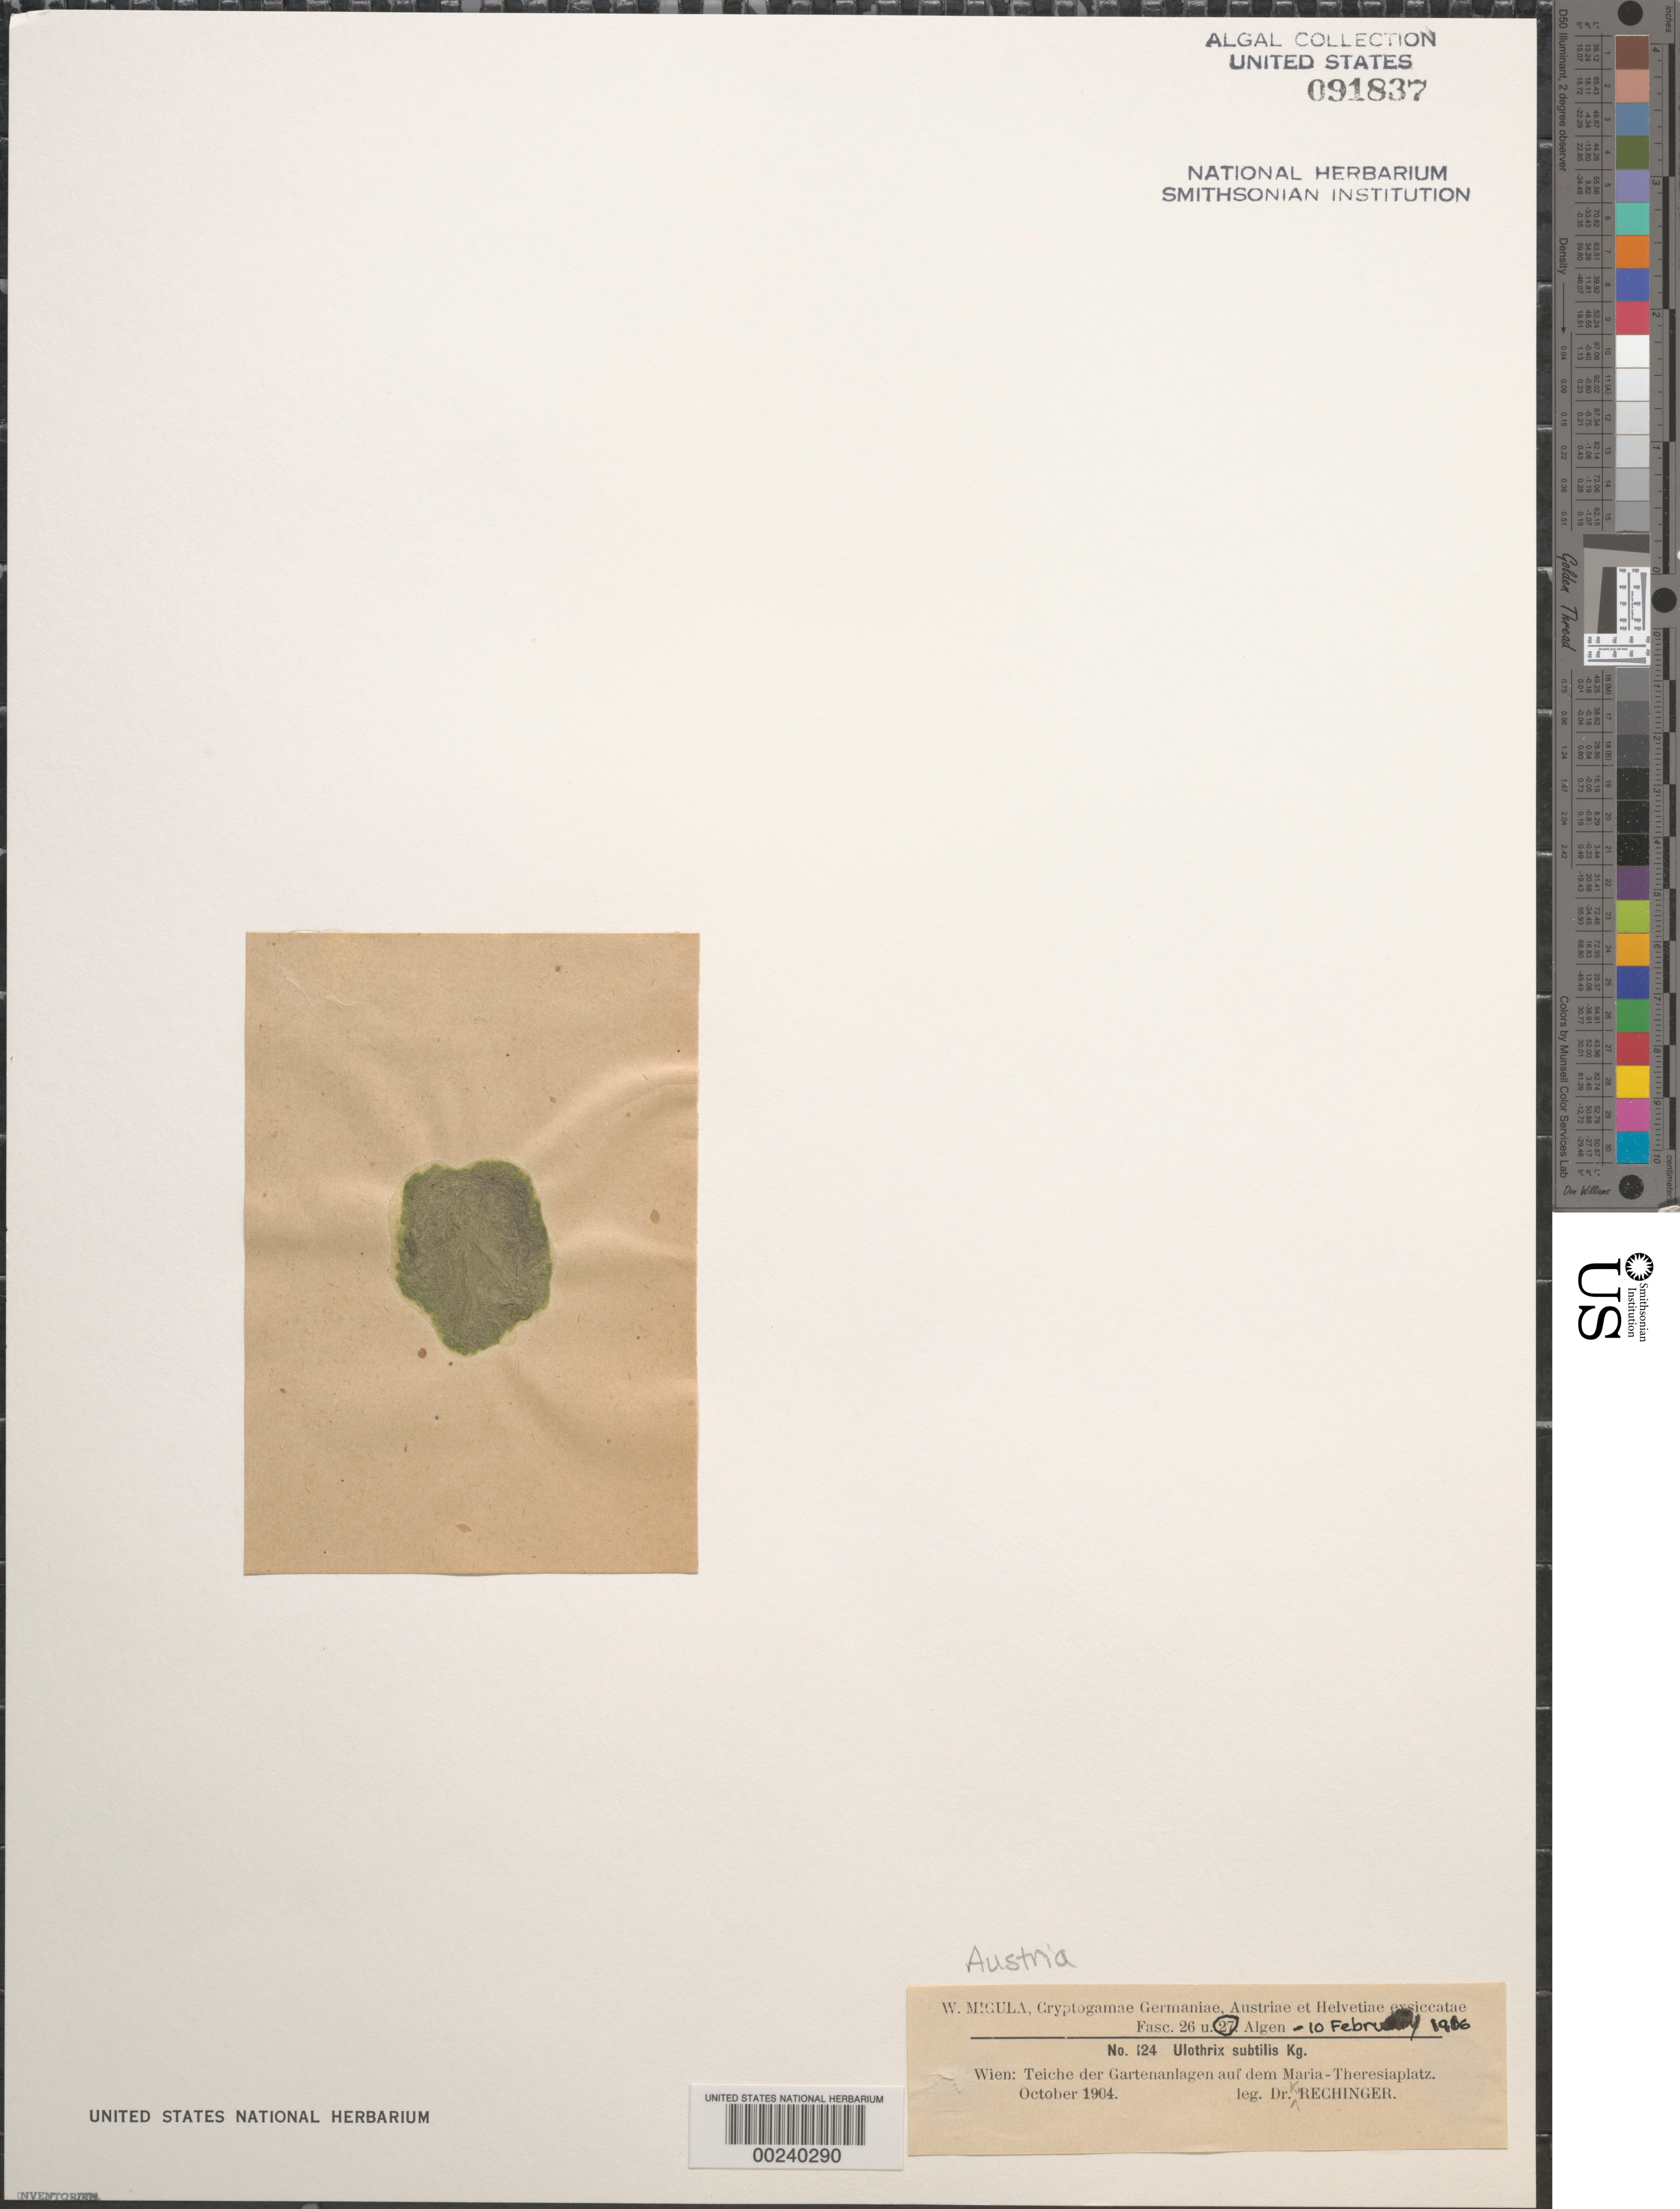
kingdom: Plantae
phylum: Chlorophyta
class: Ulvophyceae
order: Ulotrichales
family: Ulotrichaceae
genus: Ulothrix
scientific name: Ulothrix subtilis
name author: Kütz.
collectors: K. Rechinger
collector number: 124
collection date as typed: Oct 1904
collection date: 1904-10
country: Austria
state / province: Wien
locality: Vienna, Maria Theresia Platz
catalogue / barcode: US 91837